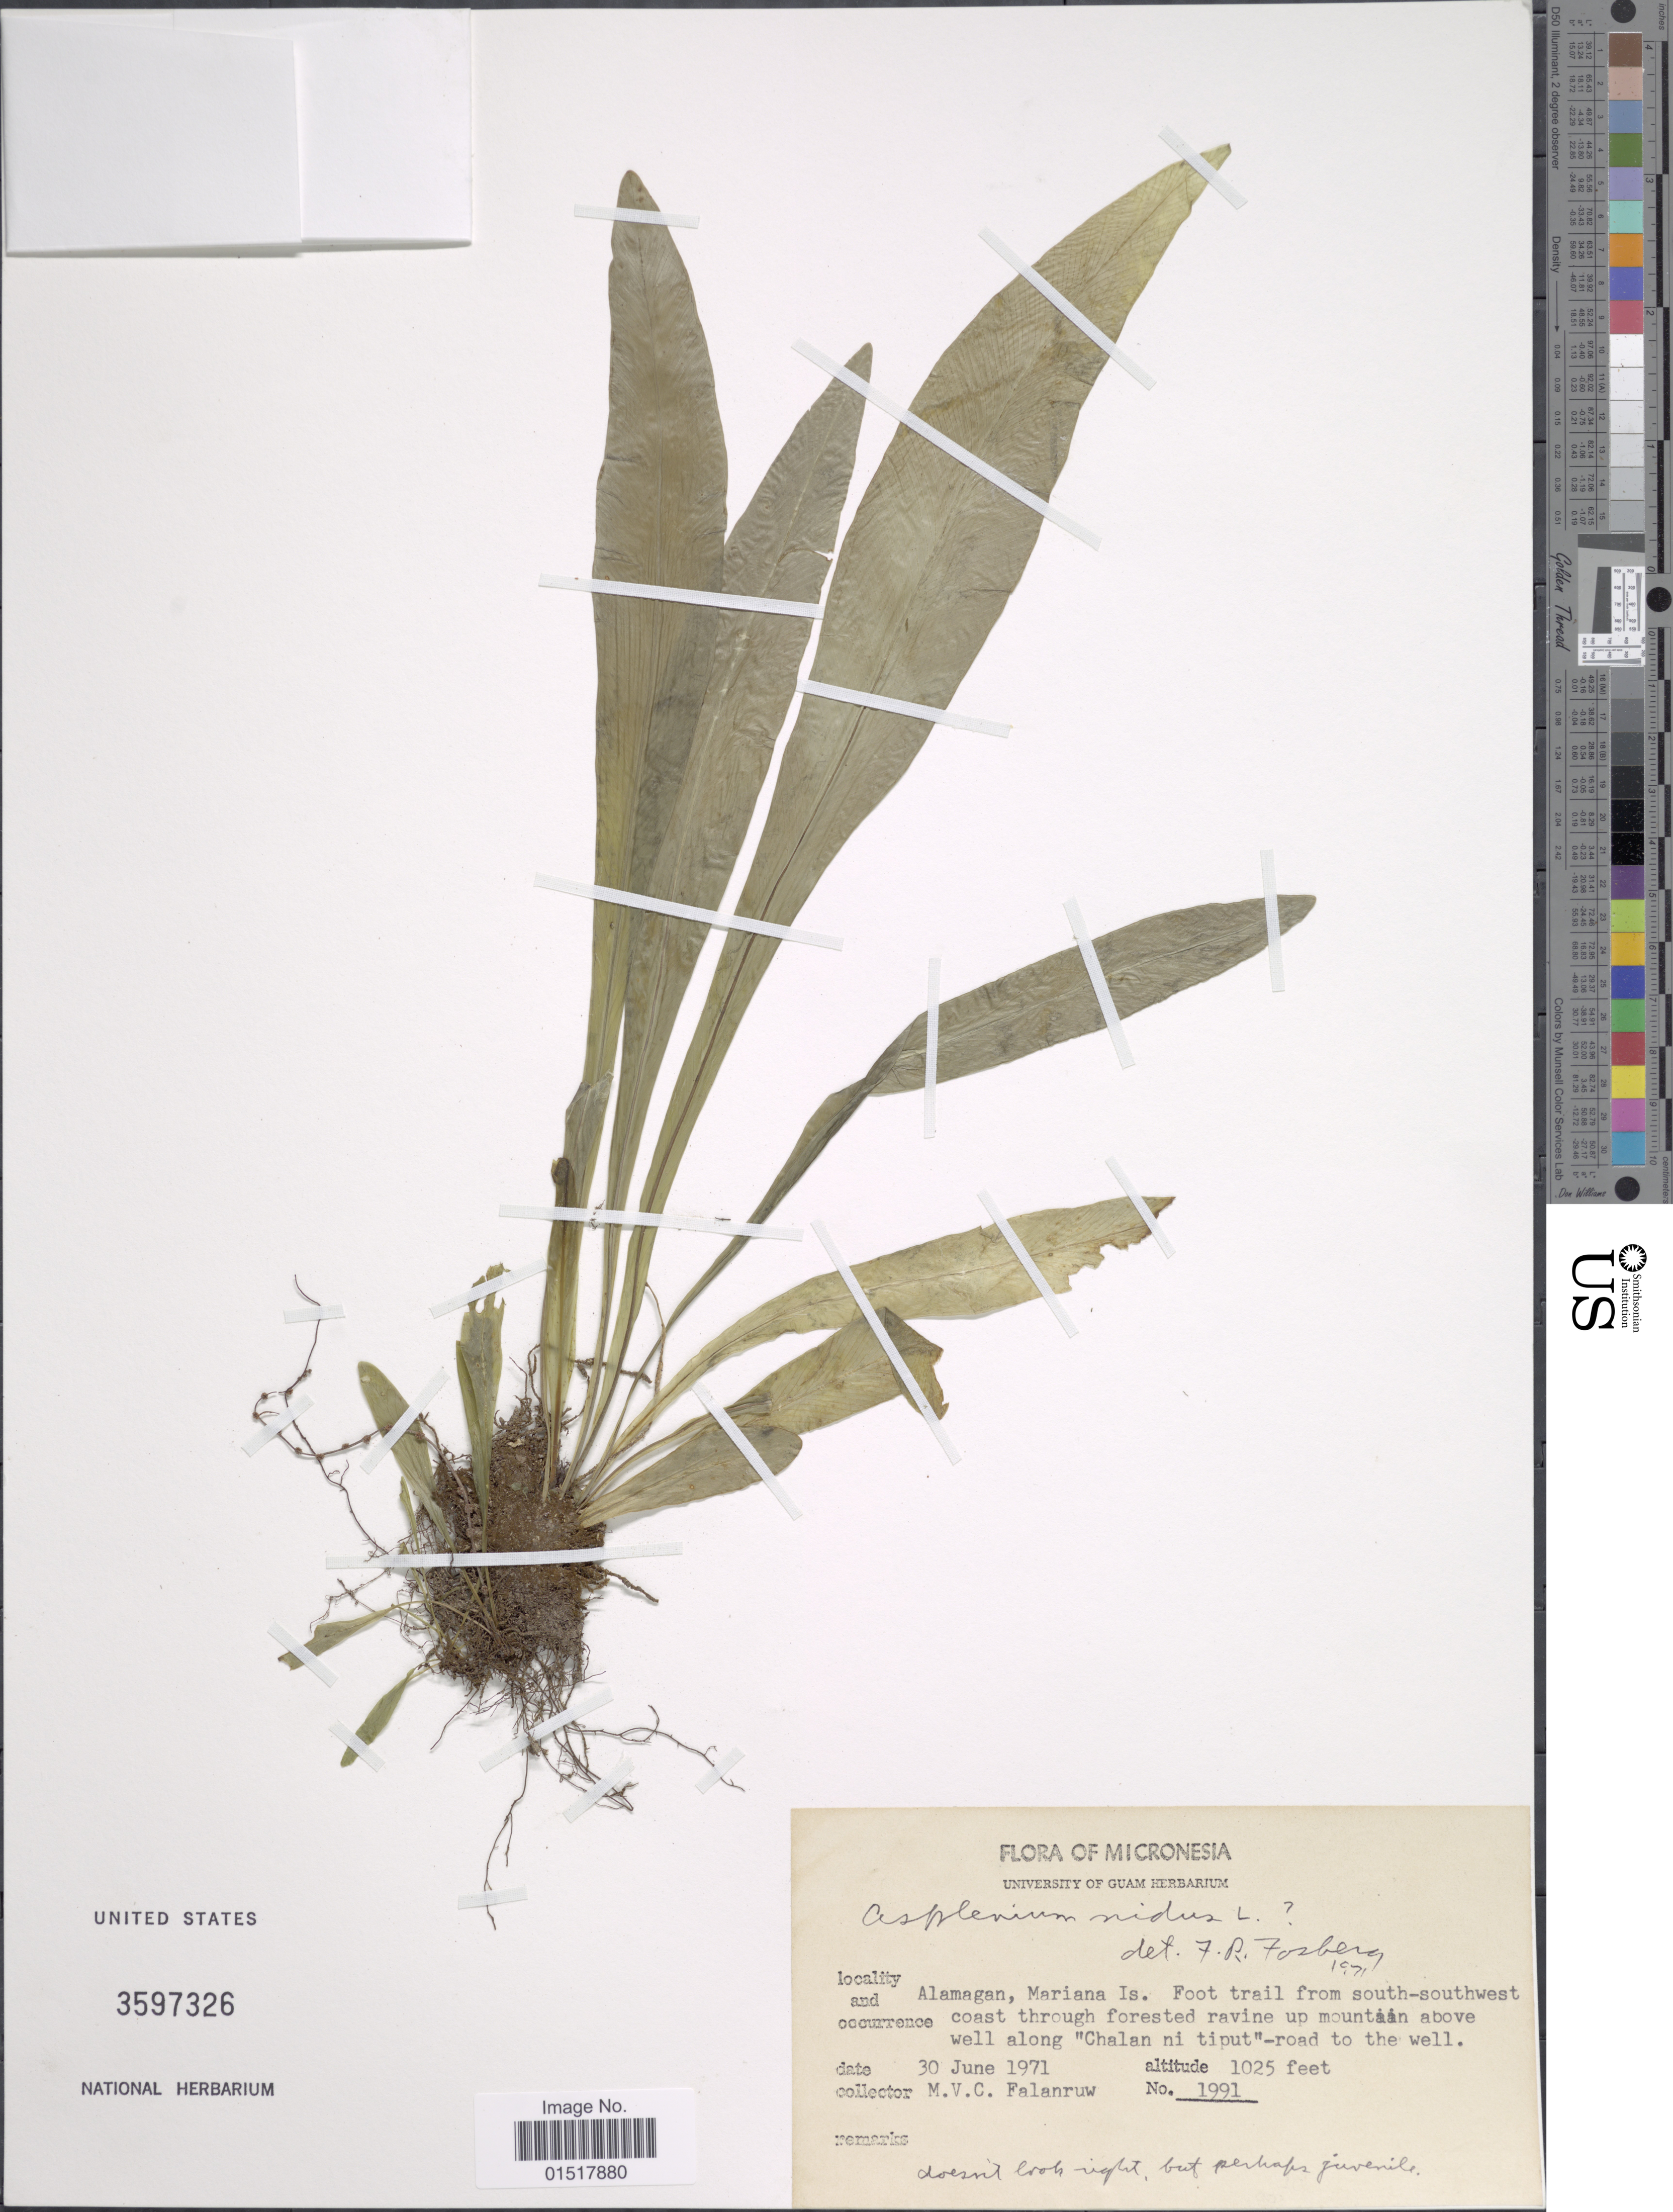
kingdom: Plantae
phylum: Tracheophyta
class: Polypodiopsida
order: Polypodiales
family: Aspleniaceae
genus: Asplenium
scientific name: Asplenium nidus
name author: L.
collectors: M. V. Falanruw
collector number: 1991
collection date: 1971-06-30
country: Northern Mariana Islands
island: Alamagan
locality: Alamagan, Mariana Is. Foot trail from south-southwest and coast through forested ravine up mountain above well along "Chalan ni tiput"-road to the well.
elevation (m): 312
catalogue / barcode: US 3597326